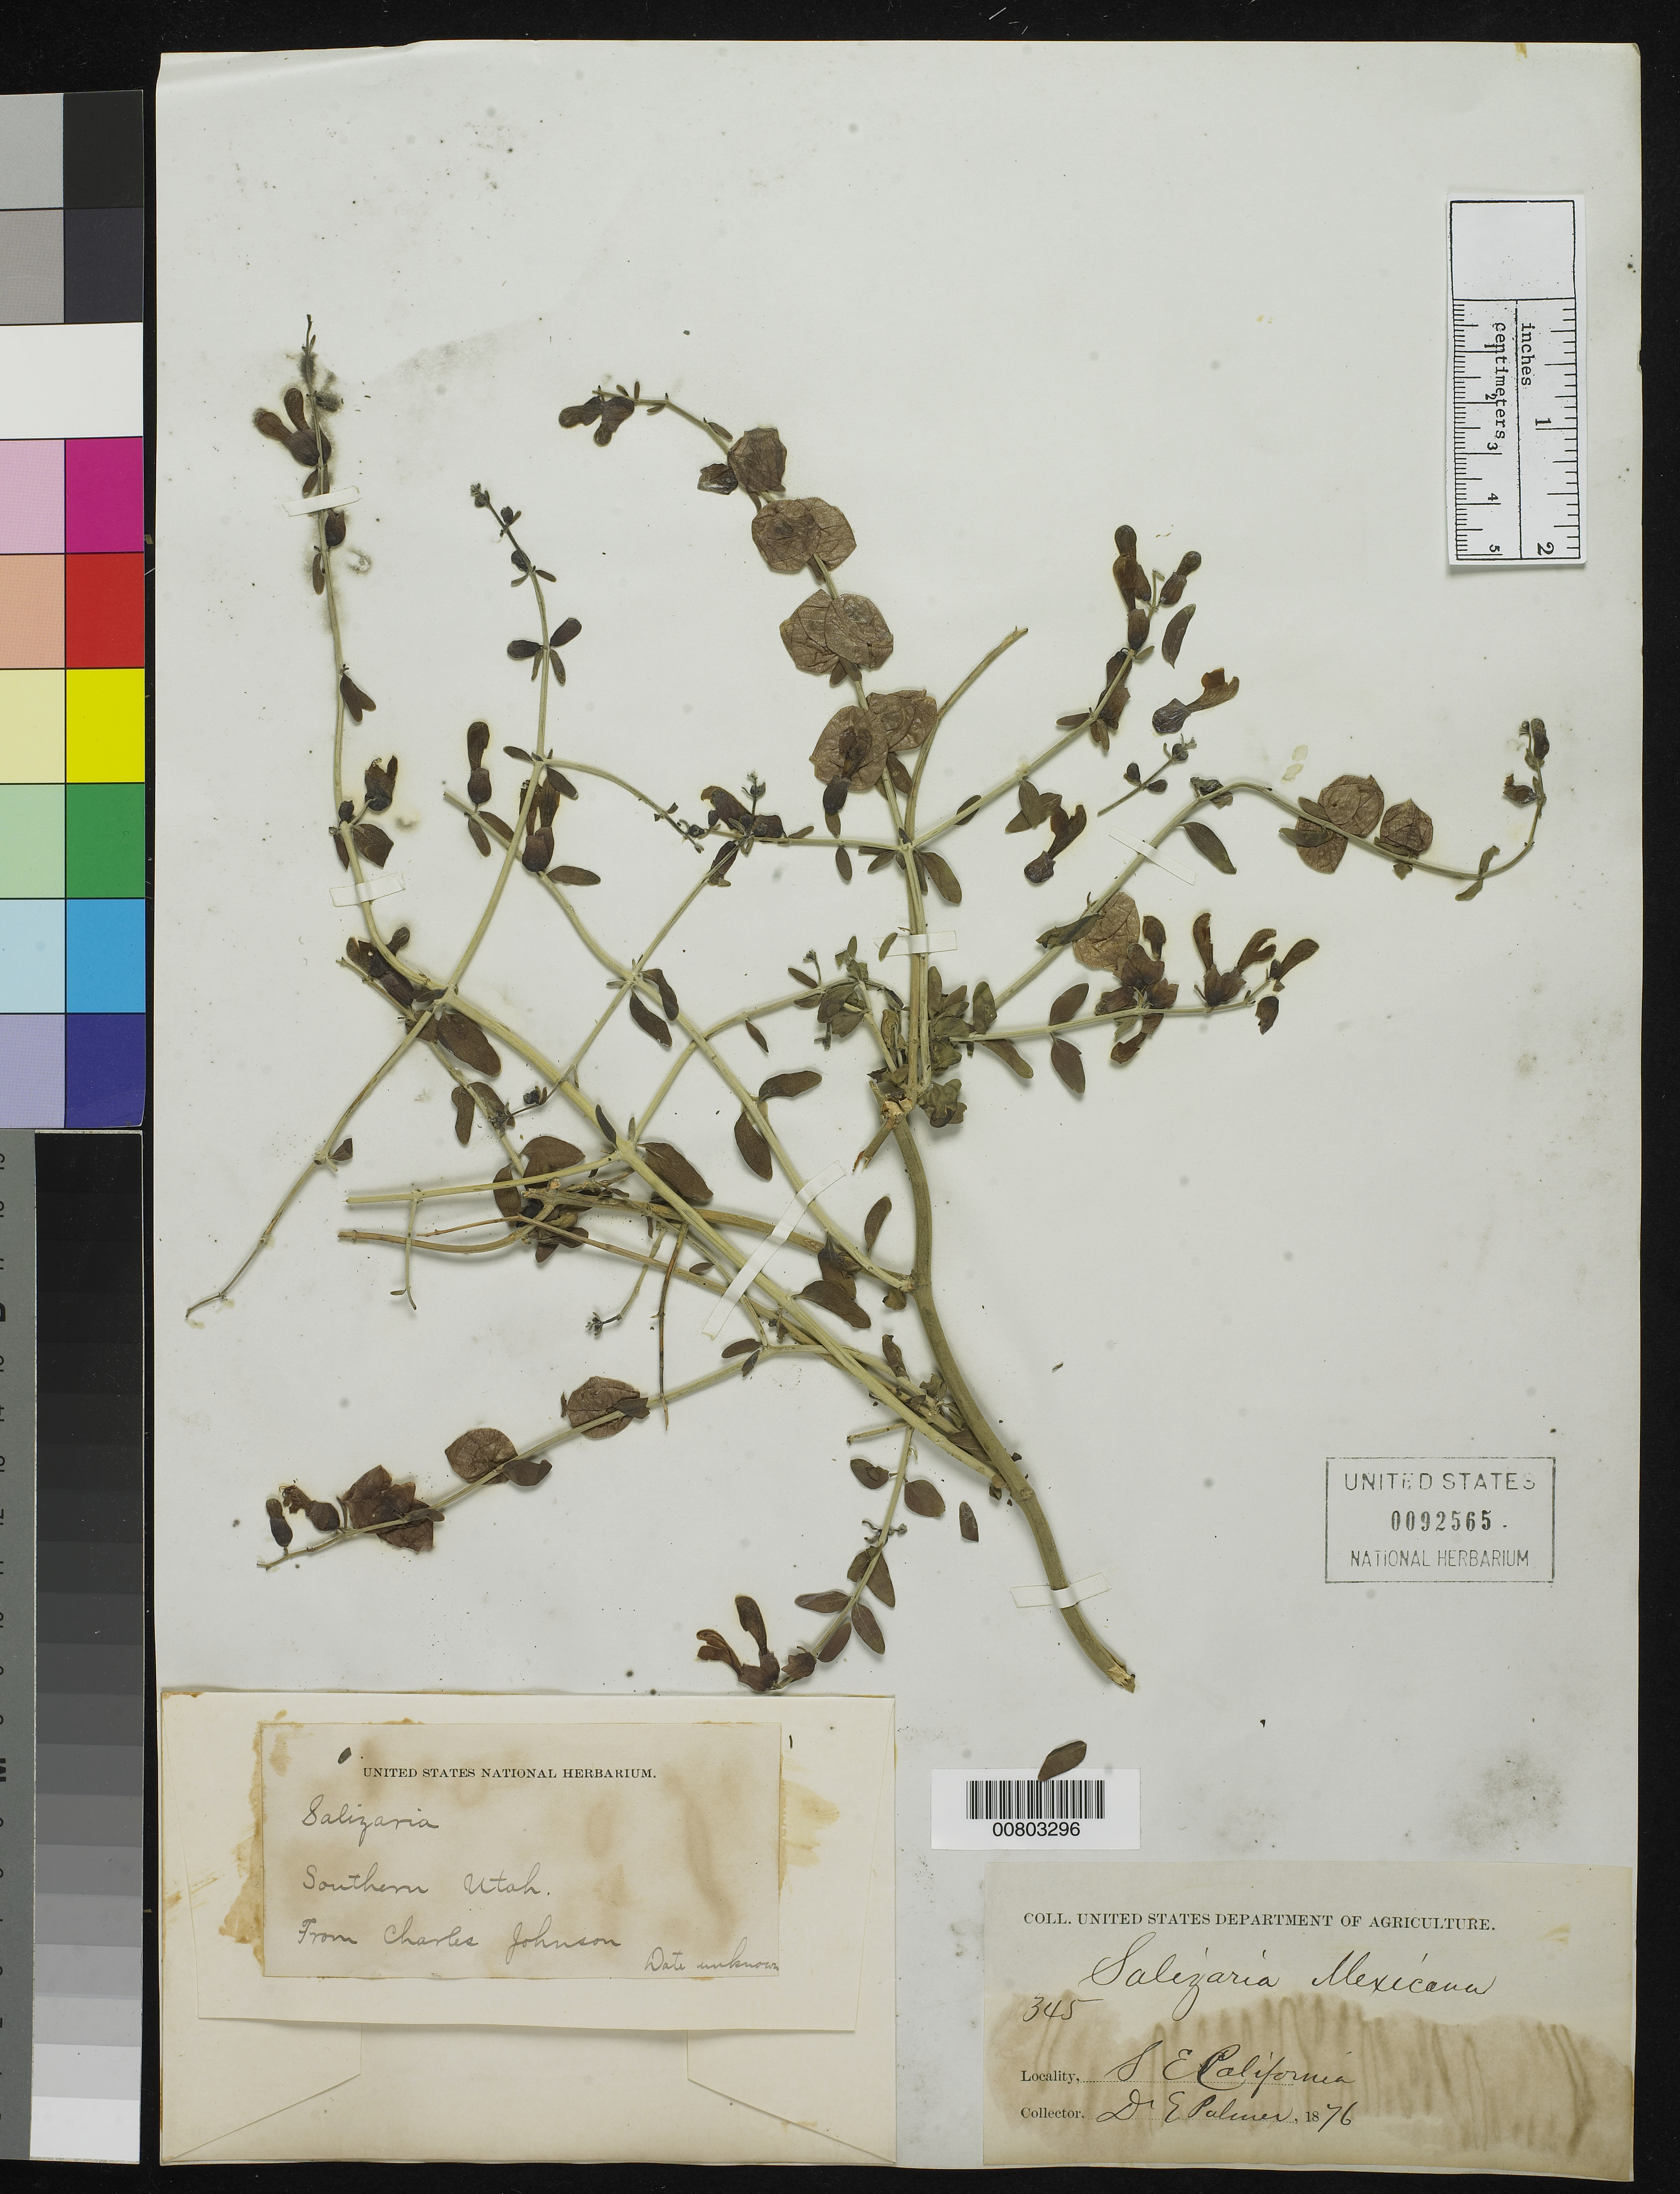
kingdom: Plantae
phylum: Tracheophyta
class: Magnoliopsida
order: Lamiales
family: Lamiaceae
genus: Salazaria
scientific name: Salazaria mexicana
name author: Torr.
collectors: E. Palmer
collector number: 345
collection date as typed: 1876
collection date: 1876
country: United States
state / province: California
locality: SE California.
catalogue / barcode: US 92565